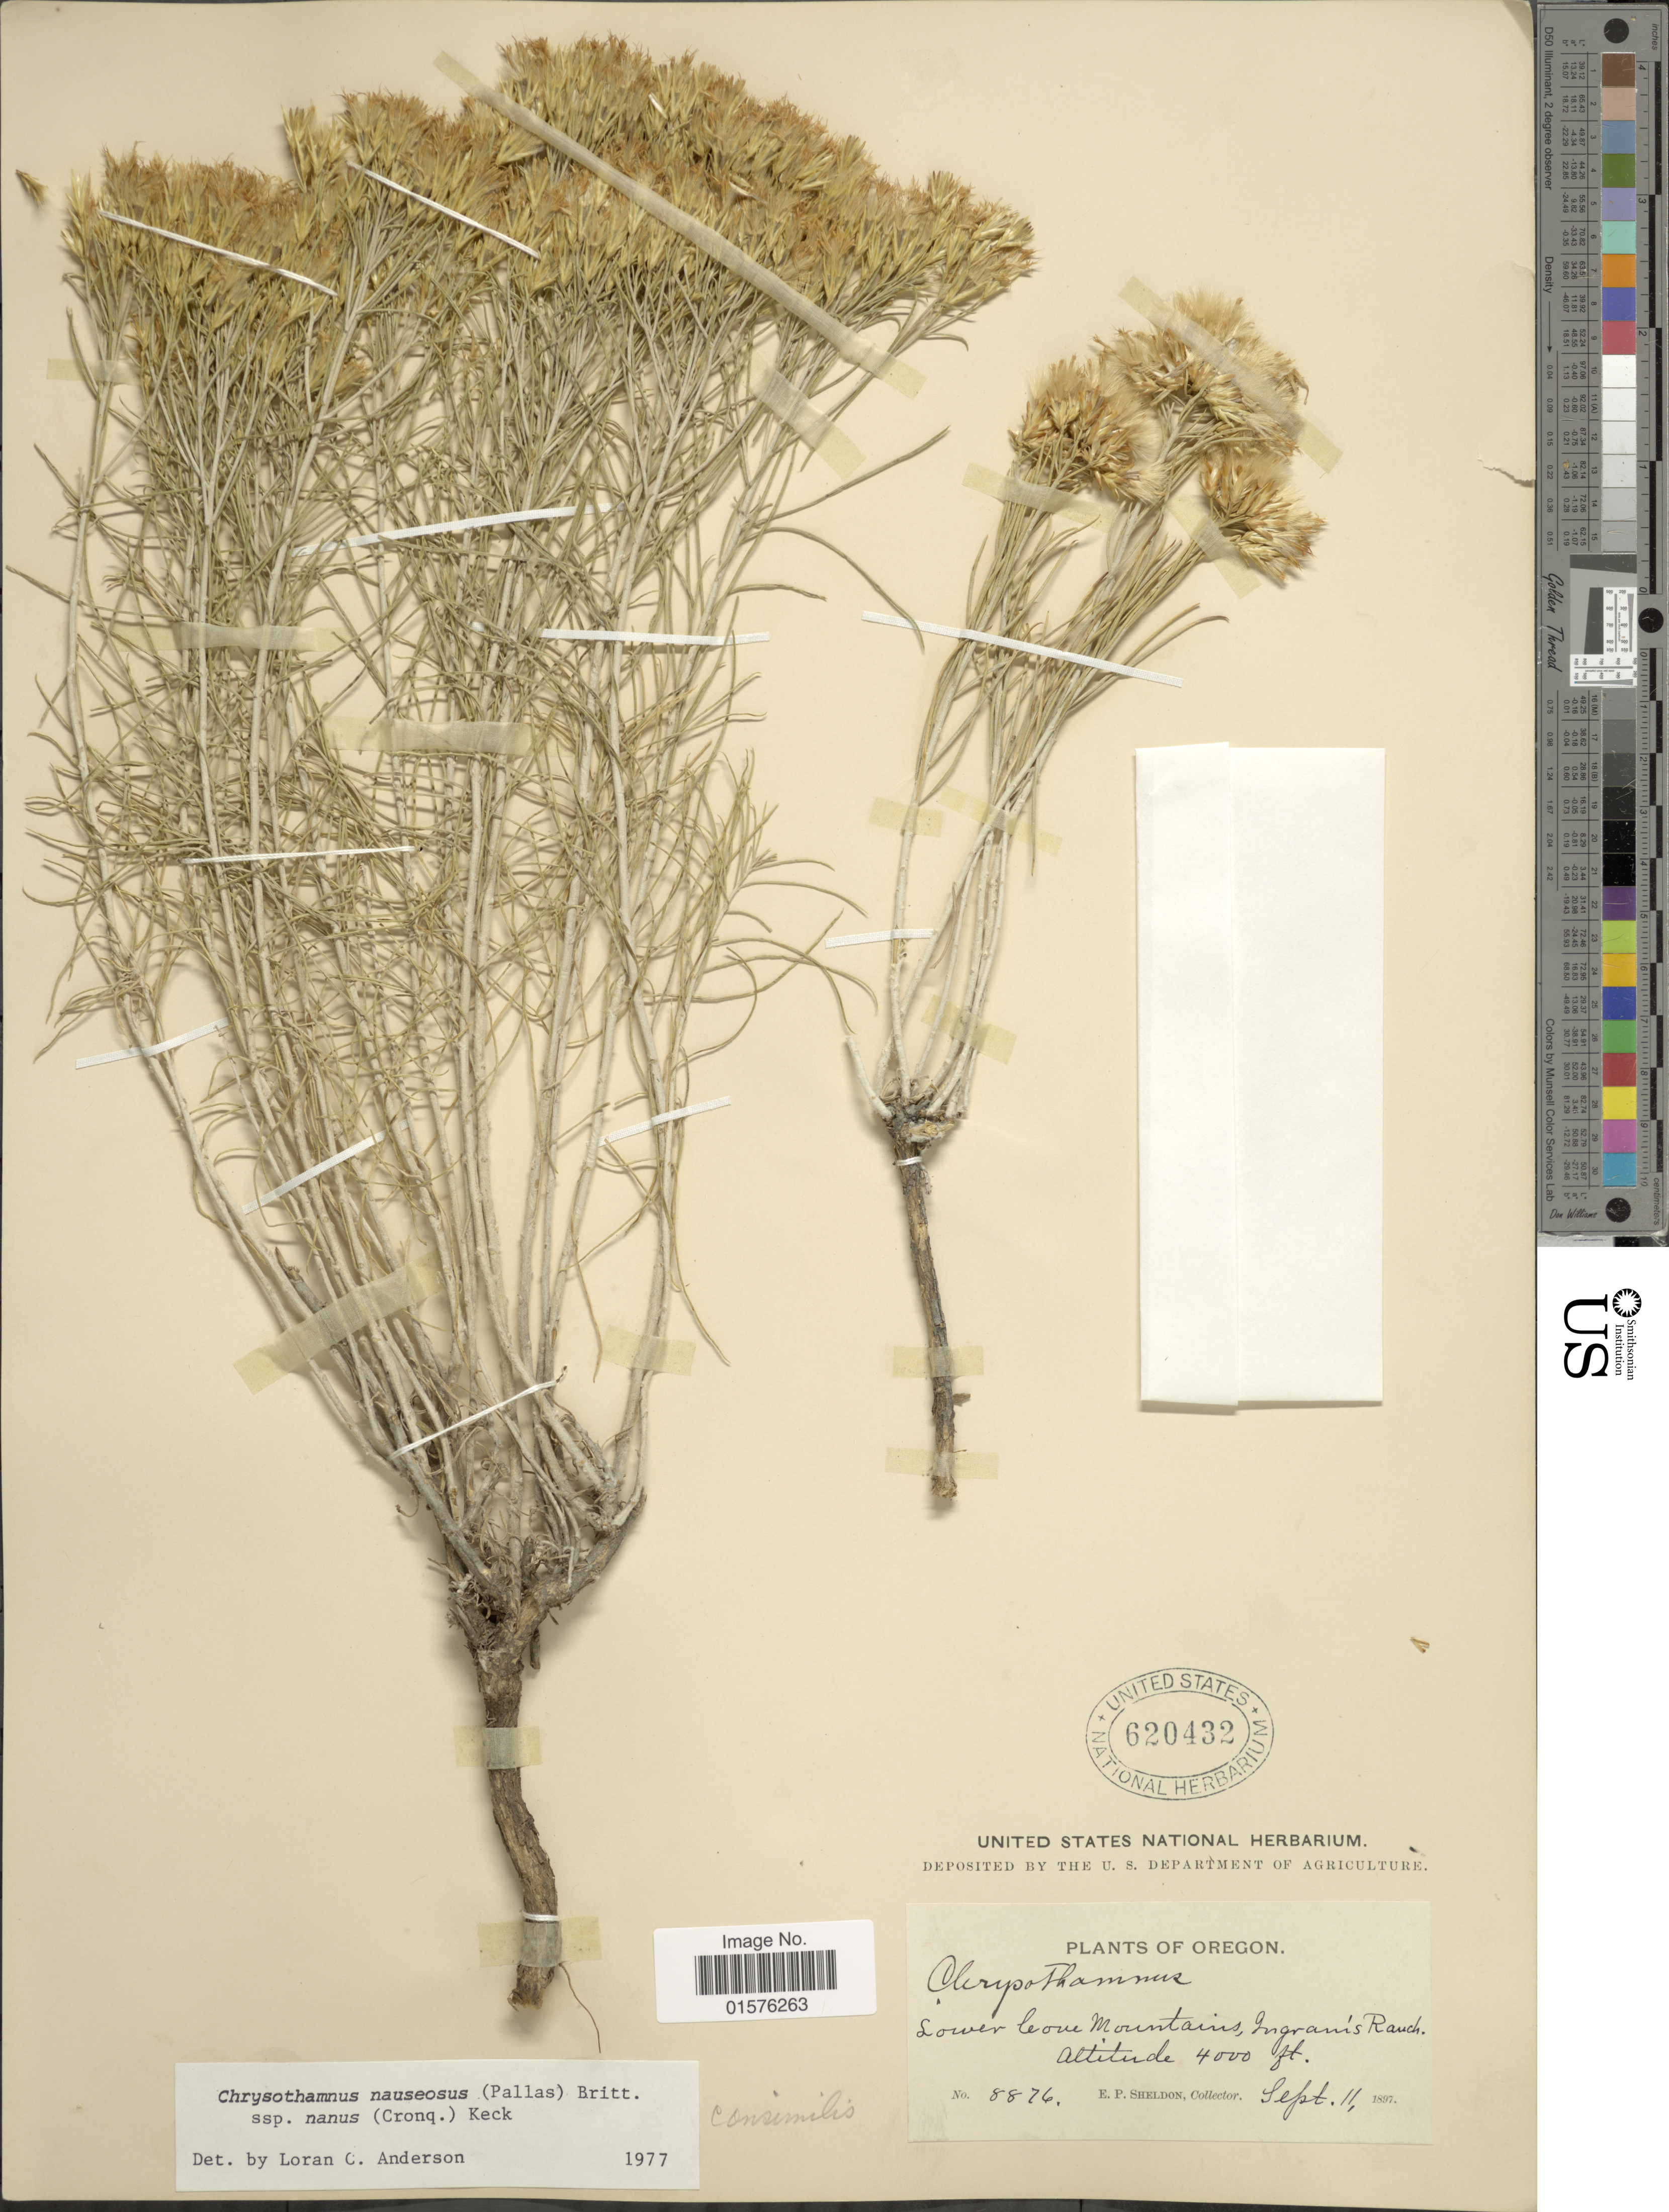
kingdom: Plantae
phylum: Tracheophyta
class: Magnoliopsida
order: Asterales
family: Asteraceae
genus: Ericameria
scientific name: Ericameria nauseosa var. nana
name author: (Cronq.) G.L. Nesom & G.I. Baird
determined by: Urbatsch, Lowell E., Curator (LSU), Louisiana State University (UNITED STATES)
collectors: E. P. Sheldon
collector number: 8876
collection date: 1897-09-11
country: United States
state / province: Oregon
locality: Lower leone Mountains, Ingram's Ranch.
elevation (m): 1219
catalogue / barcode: US 620432